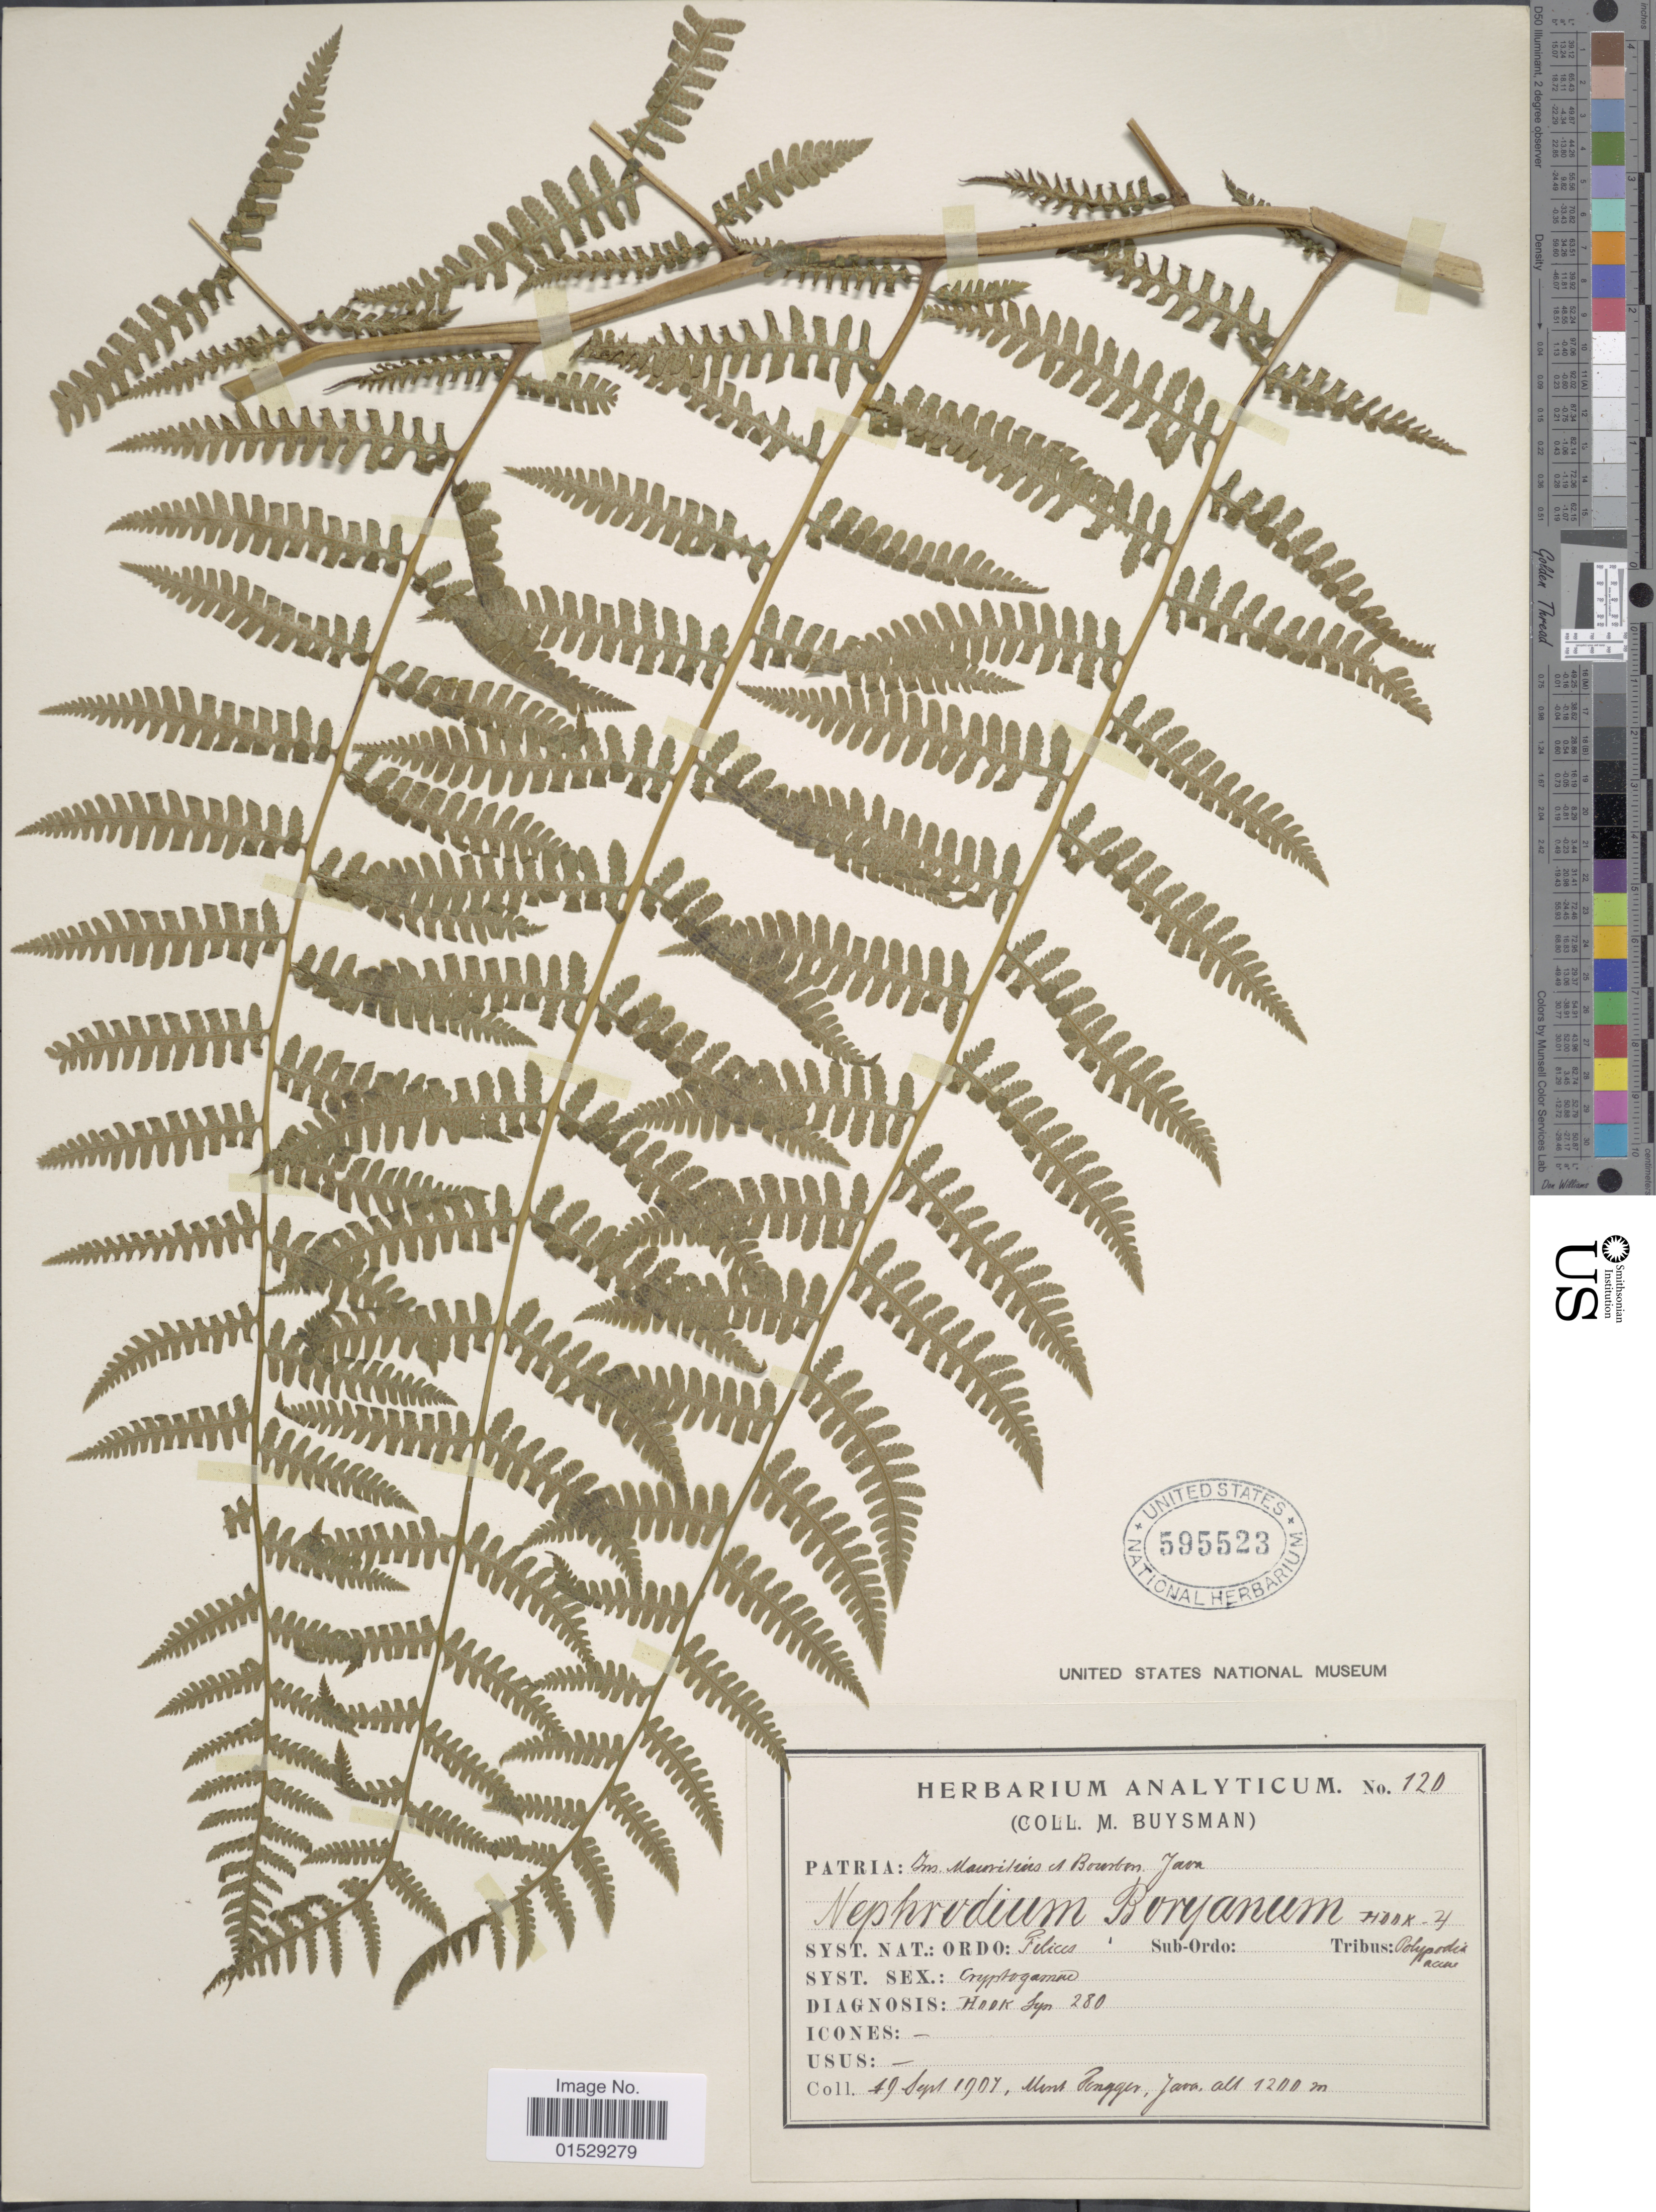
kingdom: Plantae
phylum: Tracheophyta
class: Polypodiopsida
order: Polypodiales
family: Athyriaceae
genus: Deparia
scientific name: Deparia boryana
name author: (Willd.) M. Kato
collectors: M. Buysman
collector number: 120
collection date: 1907-09-19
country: Indonesia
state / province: Java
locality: Mont Pengger, Java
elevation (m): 1200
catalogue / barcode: US 595523